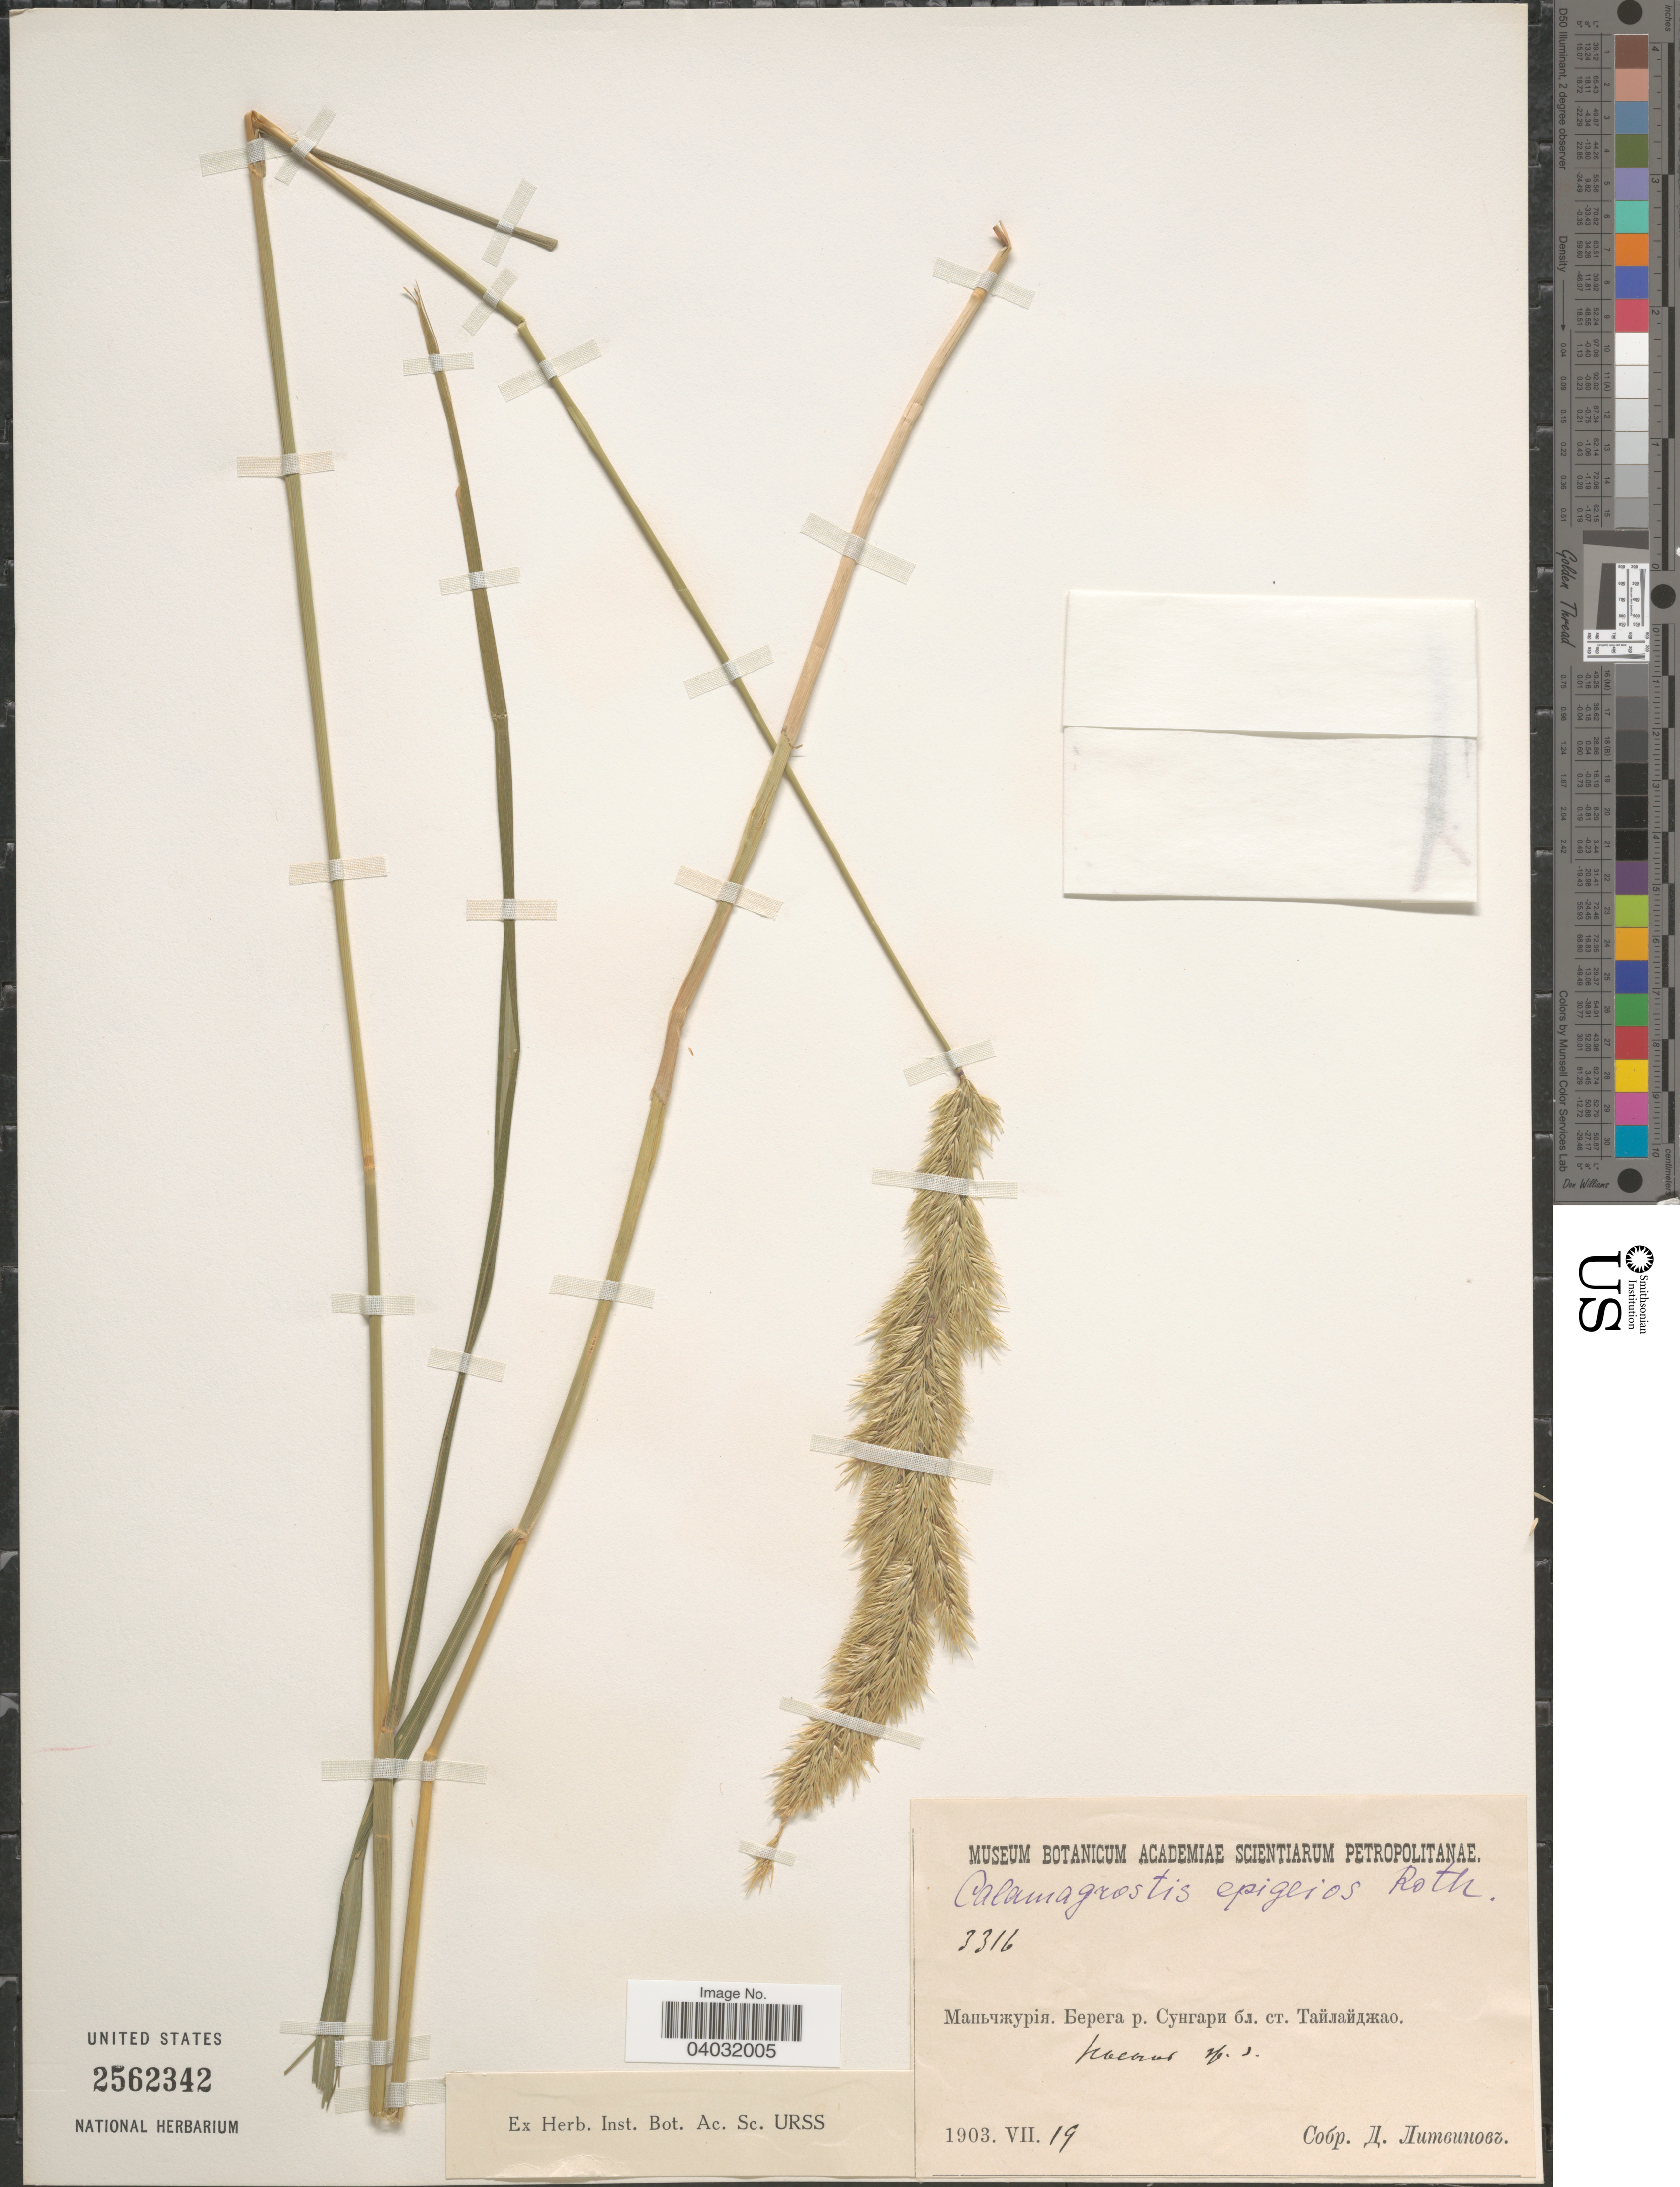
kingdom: Plantae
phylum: Tracheophyta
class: Liliopsida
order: Poales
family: Poaceae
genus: Calamagrostis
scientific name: Calamagrostis epigeios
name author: (L.) Roth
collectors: D. Litvinov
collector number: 3316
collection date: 1903-07-19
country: China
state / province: Jilin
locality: Shores of river Sungari near station Tailaidzhan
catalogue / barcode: US 2562342